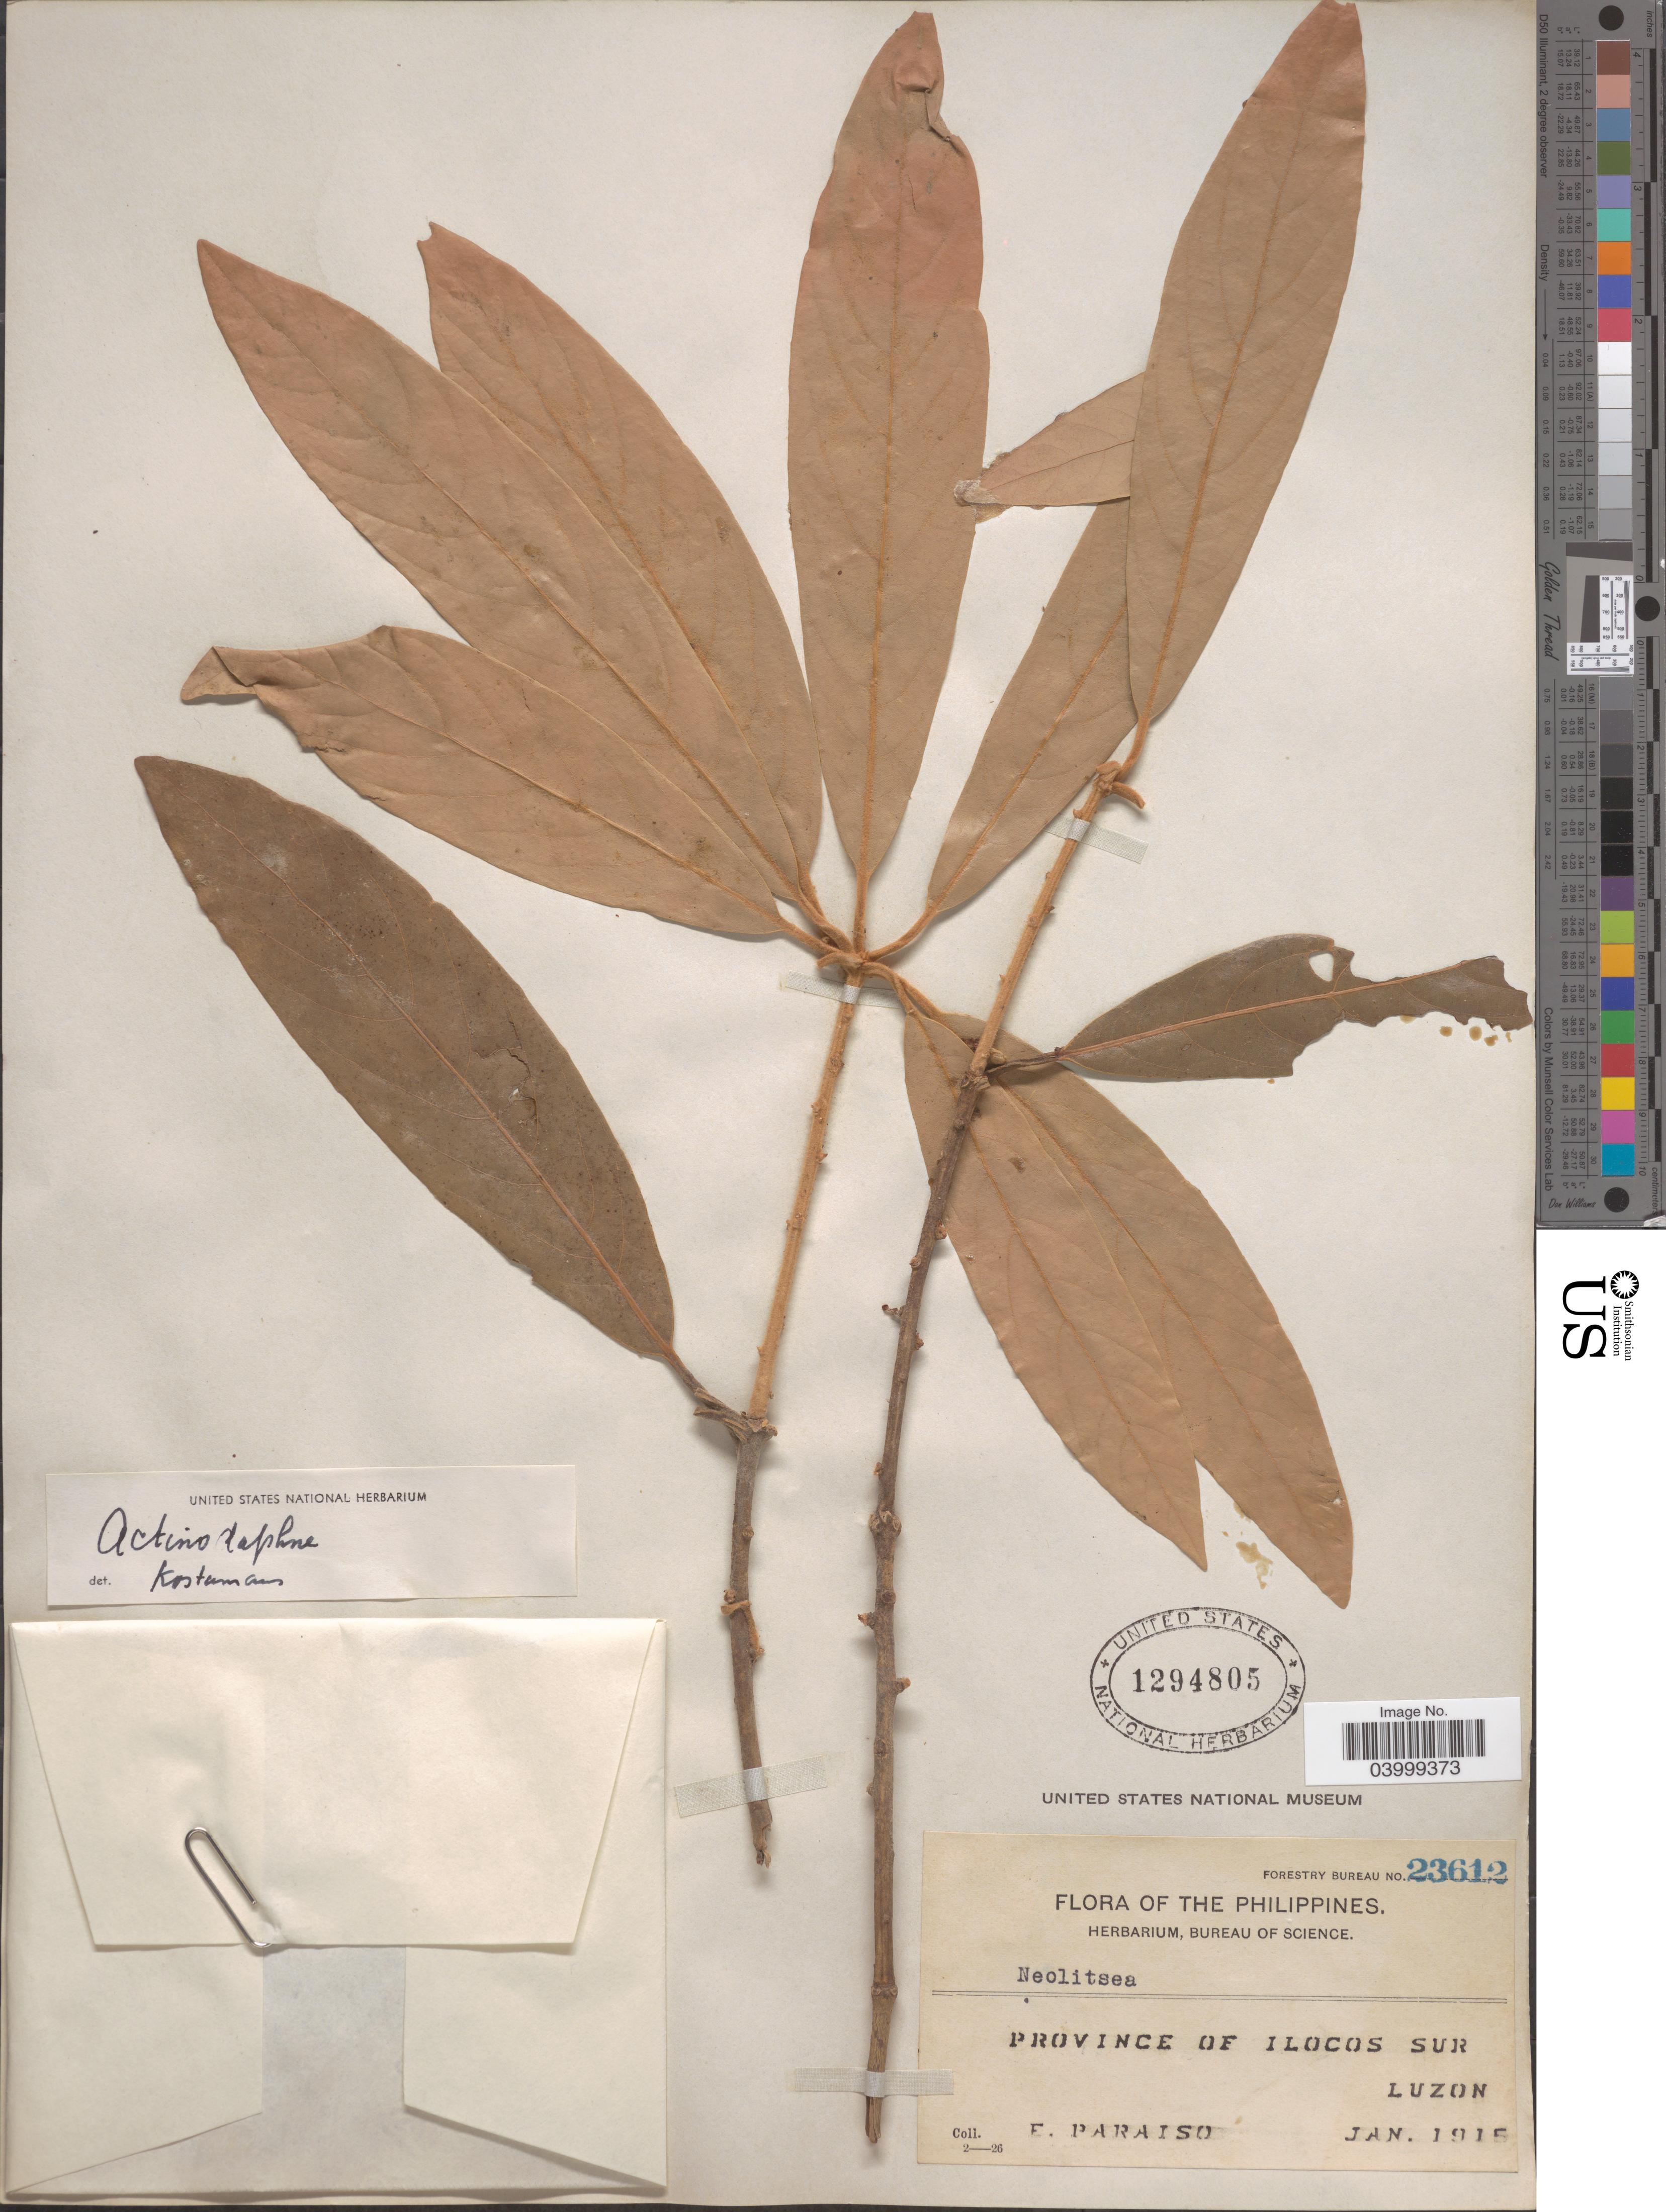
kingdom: Plantae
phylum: Tracheophyta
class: Magnoliopsida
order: Laurales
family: Lauraceae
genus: Actinodaphne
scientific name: Actinodaphne sp.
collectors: E. Paraiso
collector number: Forestry Bureau 23612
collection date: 1915-01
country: Philippines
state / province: Ilocos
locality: Province of Ilocos Sur, Luzon.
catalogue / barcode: US 1294805